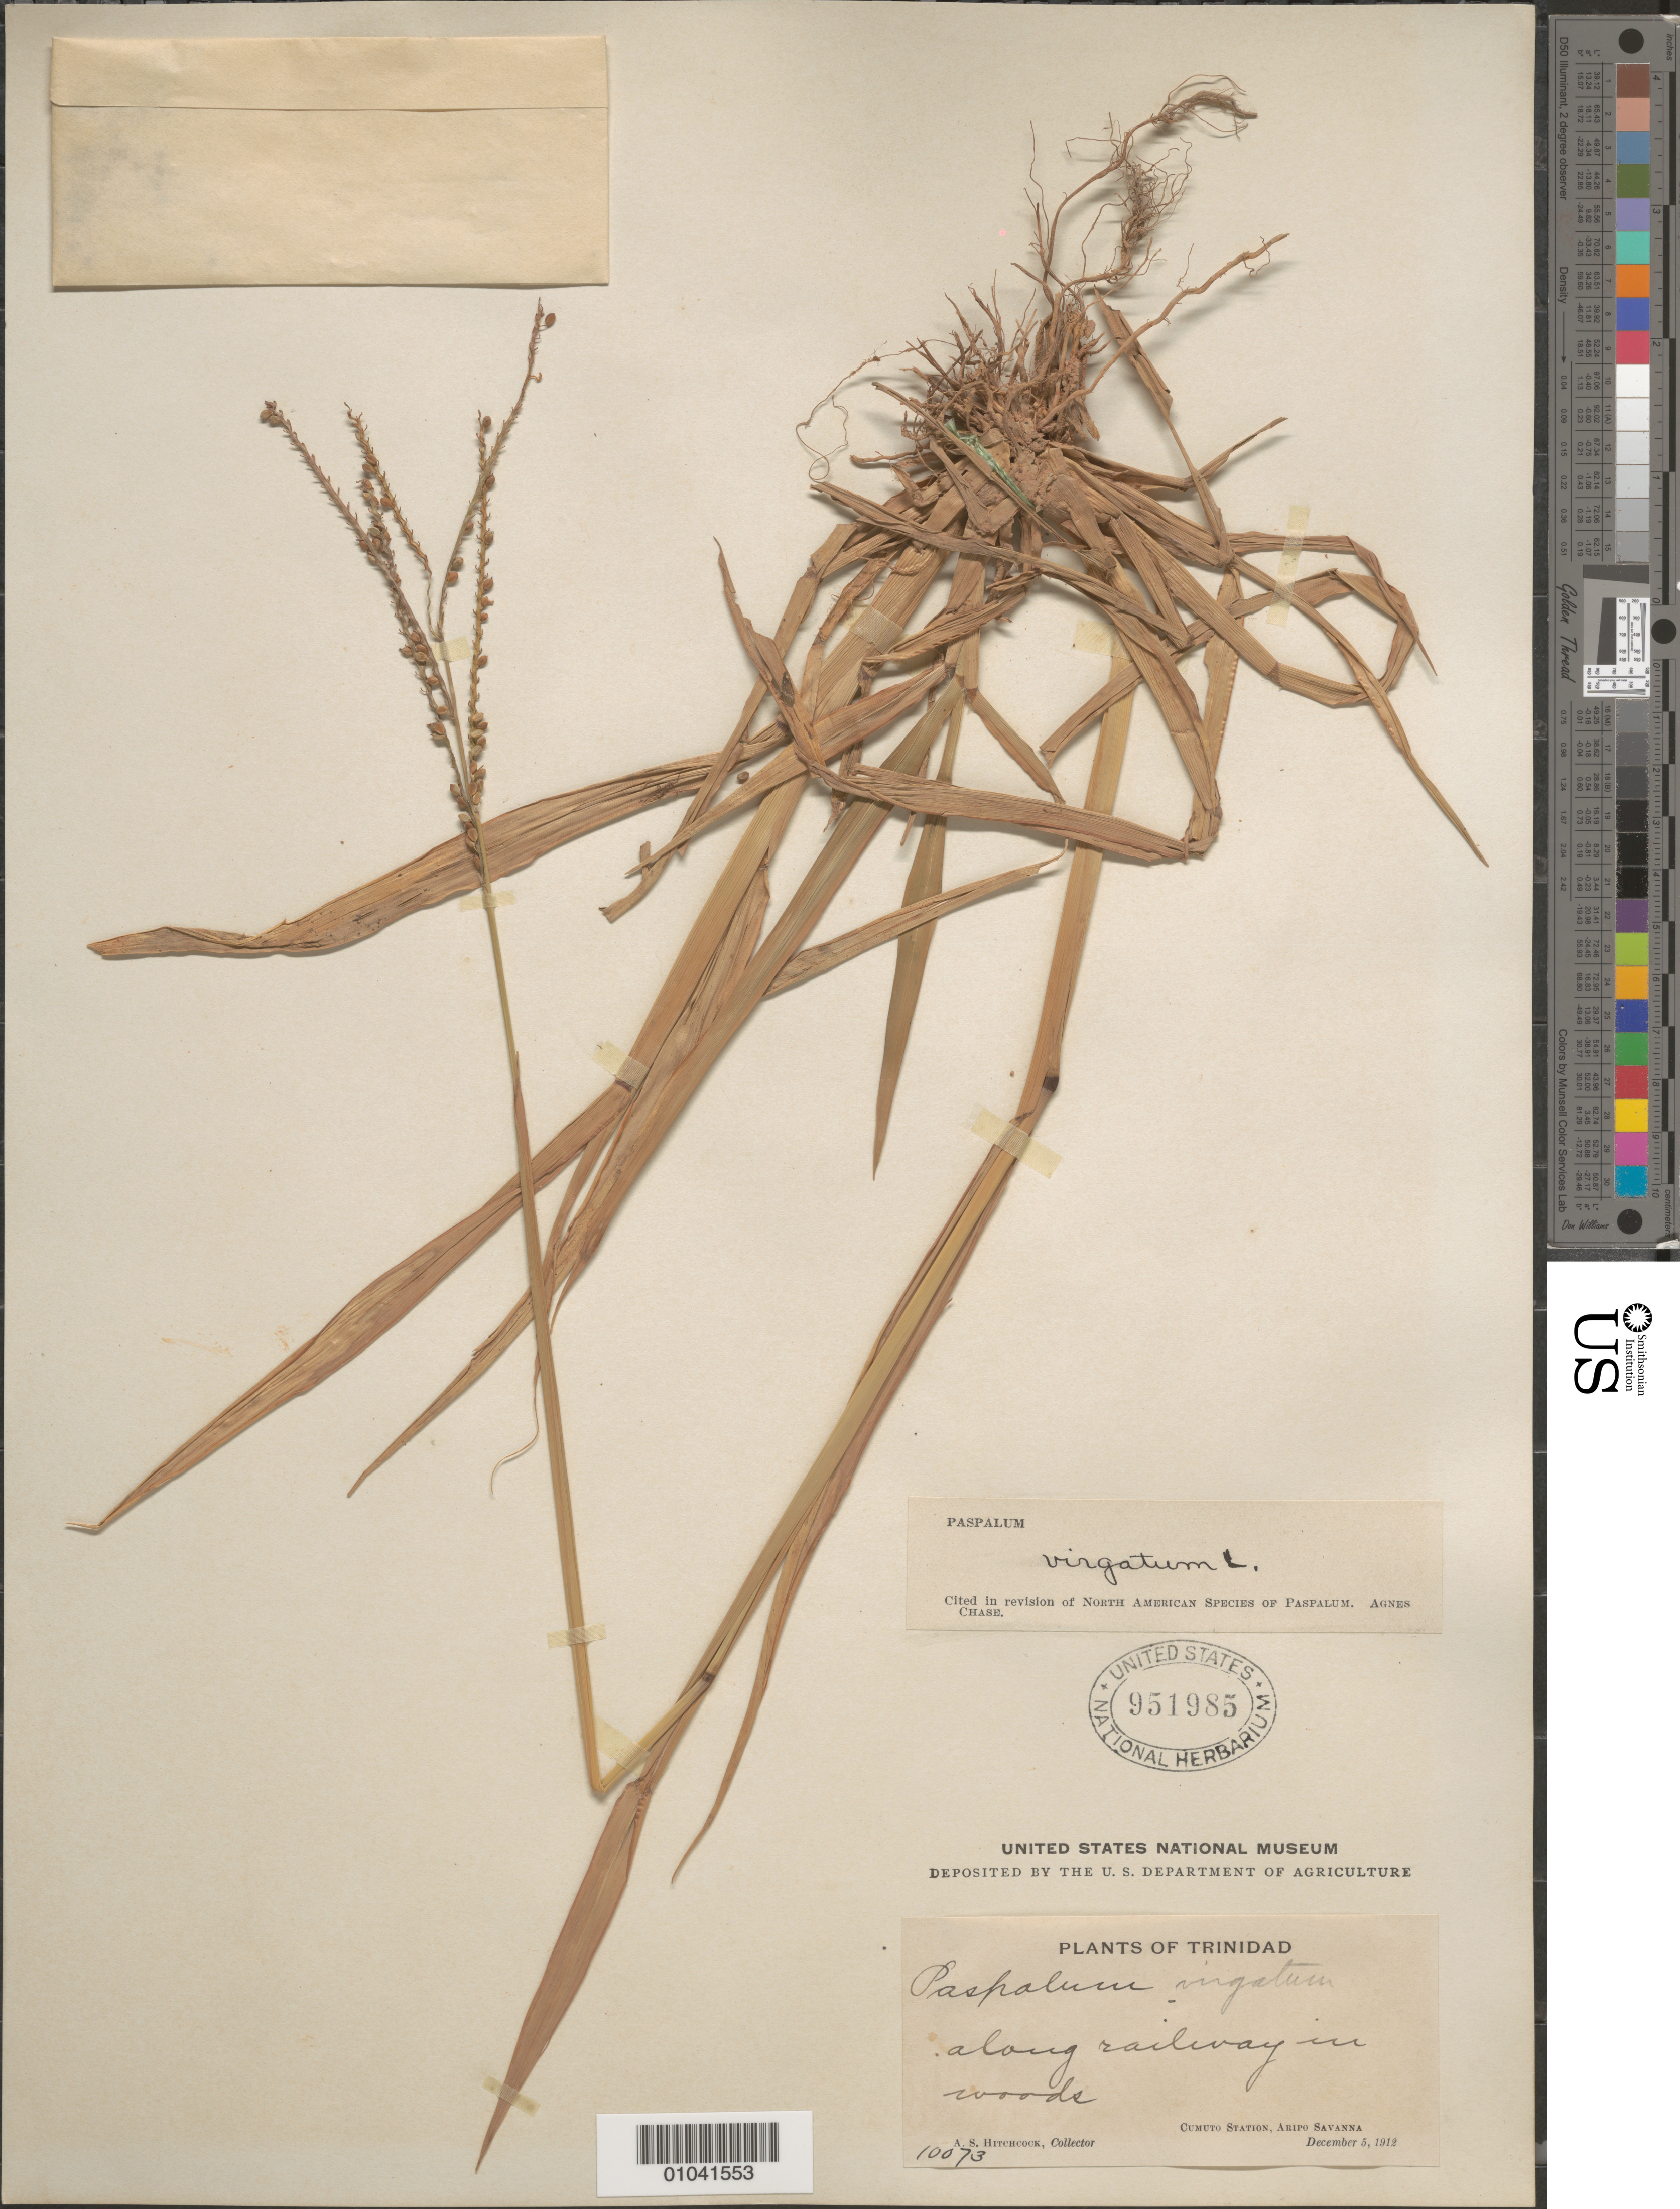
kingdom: Plantae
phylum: Tracheophyta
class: Liliopsida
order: Poales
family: Poaceae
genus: Paspalum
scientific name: Paspalum virgatum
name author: L.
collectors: A. S. Hitchcock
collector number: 10073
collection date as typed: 05 Dec 1912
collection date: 1912-12-05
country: Trinidad and Tobago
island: Trinidad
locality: Cumuto Station, Aripo Savanna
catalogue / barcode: US 951985